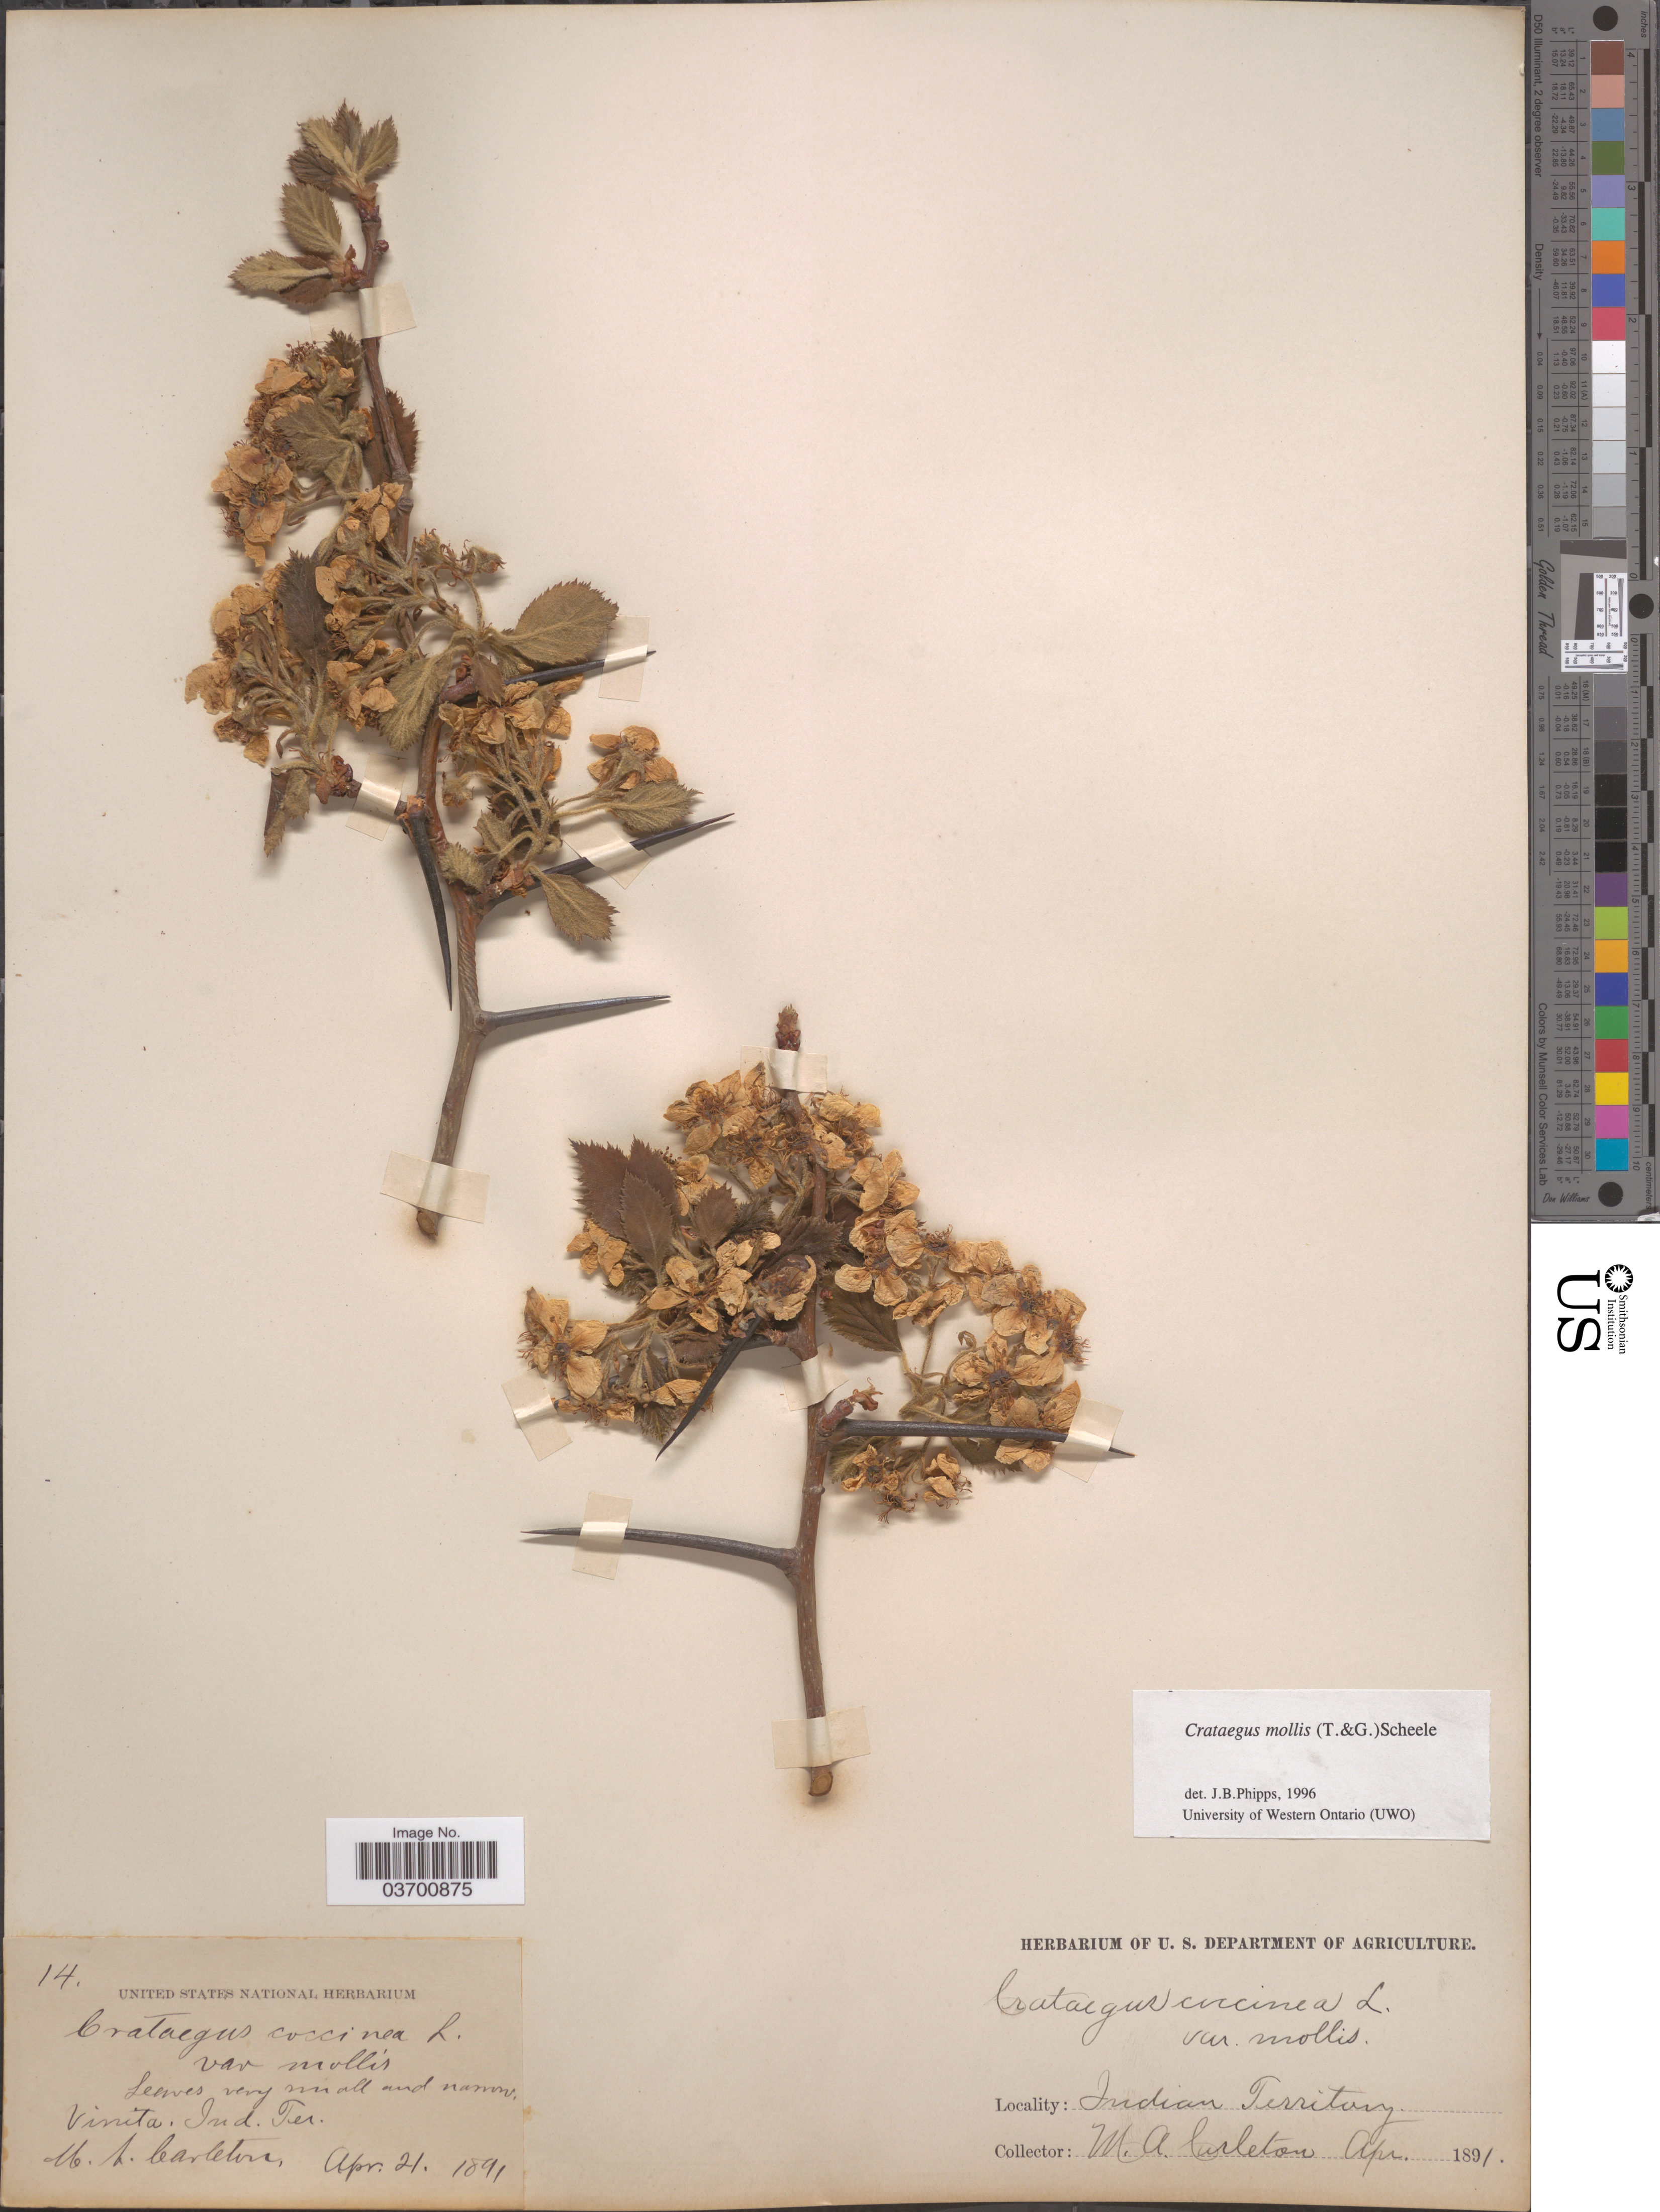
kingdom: Plantae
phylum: Tracheophyta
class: Magnoliopsida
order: Rosales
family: Rosaceae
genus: Crataegus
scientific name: Crataegus mollis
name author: (Torr. & A. Gray) Scheele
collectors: M. A. Carleton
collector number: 14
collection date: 1891-04-21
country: United States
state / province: Oklahoma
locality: Vinita, Indian Territory.